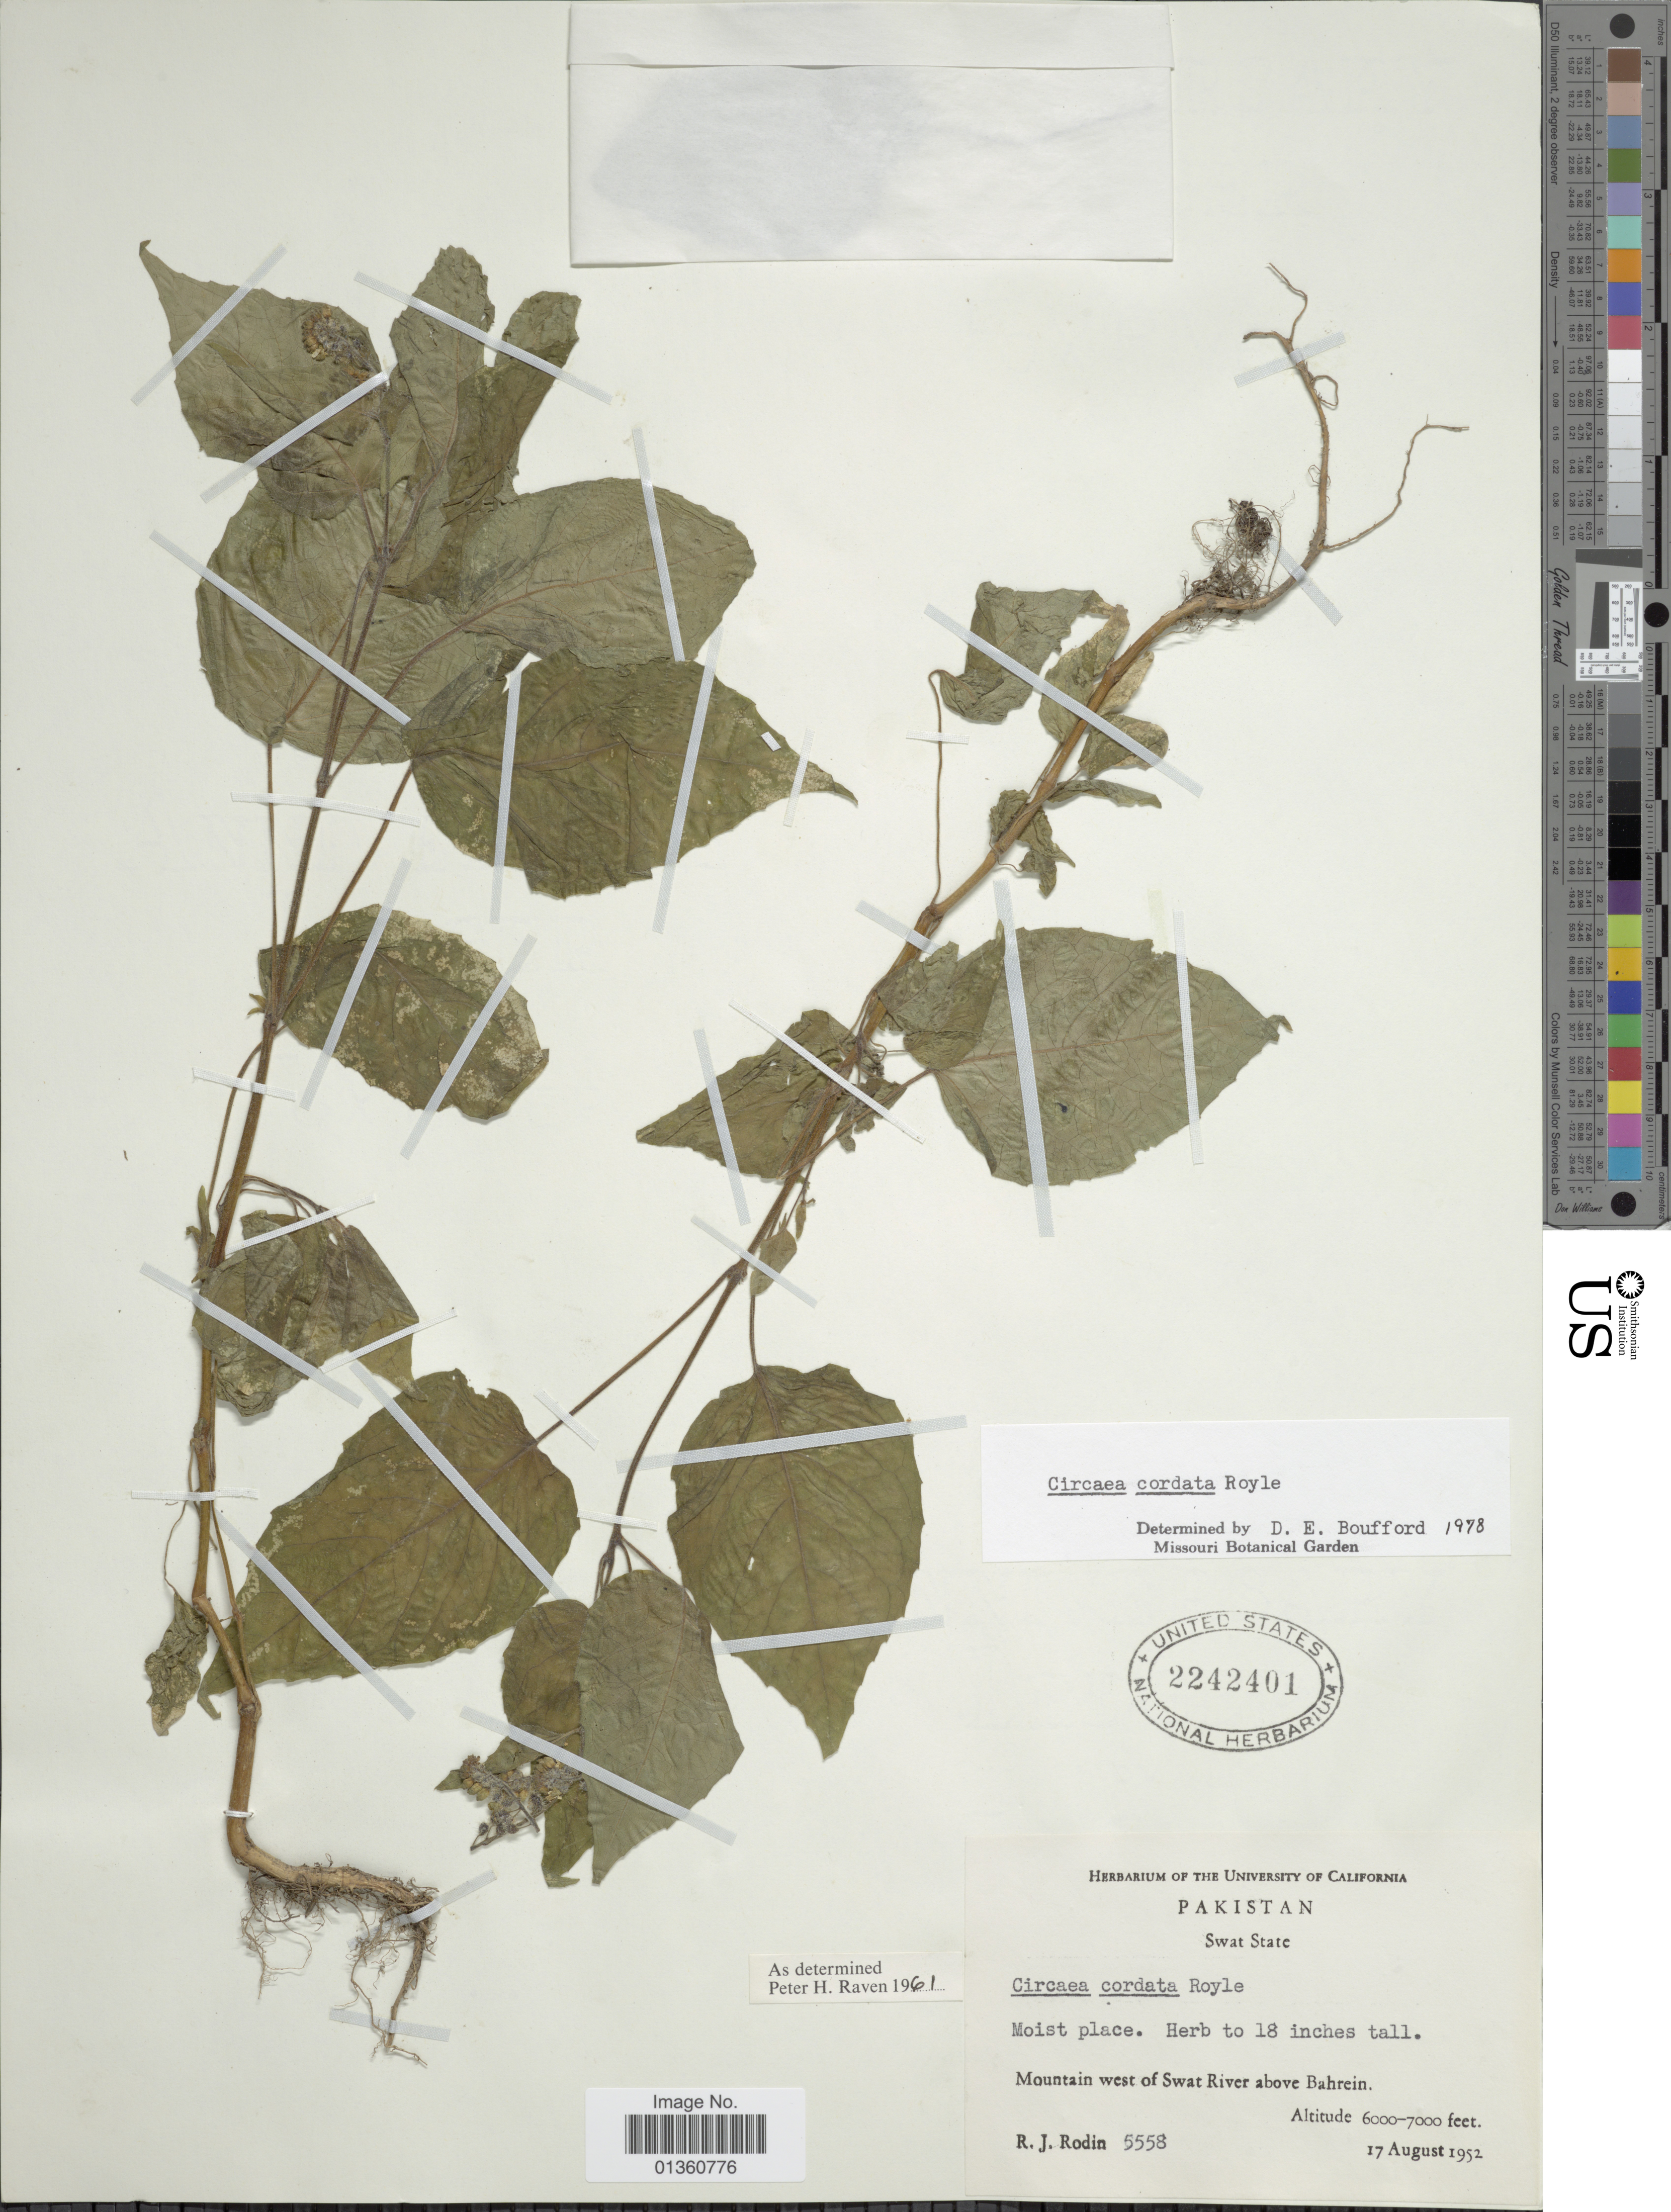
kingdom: Plantae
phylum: Tracheophyta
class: Magnoliopsida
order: Myrtales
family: Onagraceae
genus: Circaea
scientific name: Circaea cordata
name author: Royle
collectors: R. J. Rodin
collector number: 5558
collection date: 1952-08-17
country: Pakistan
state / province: Khyber Pakhtunkhwa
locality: Swat State. Mountain west of Swat River above Bahrein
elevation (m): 1829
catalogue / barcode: US 2242401